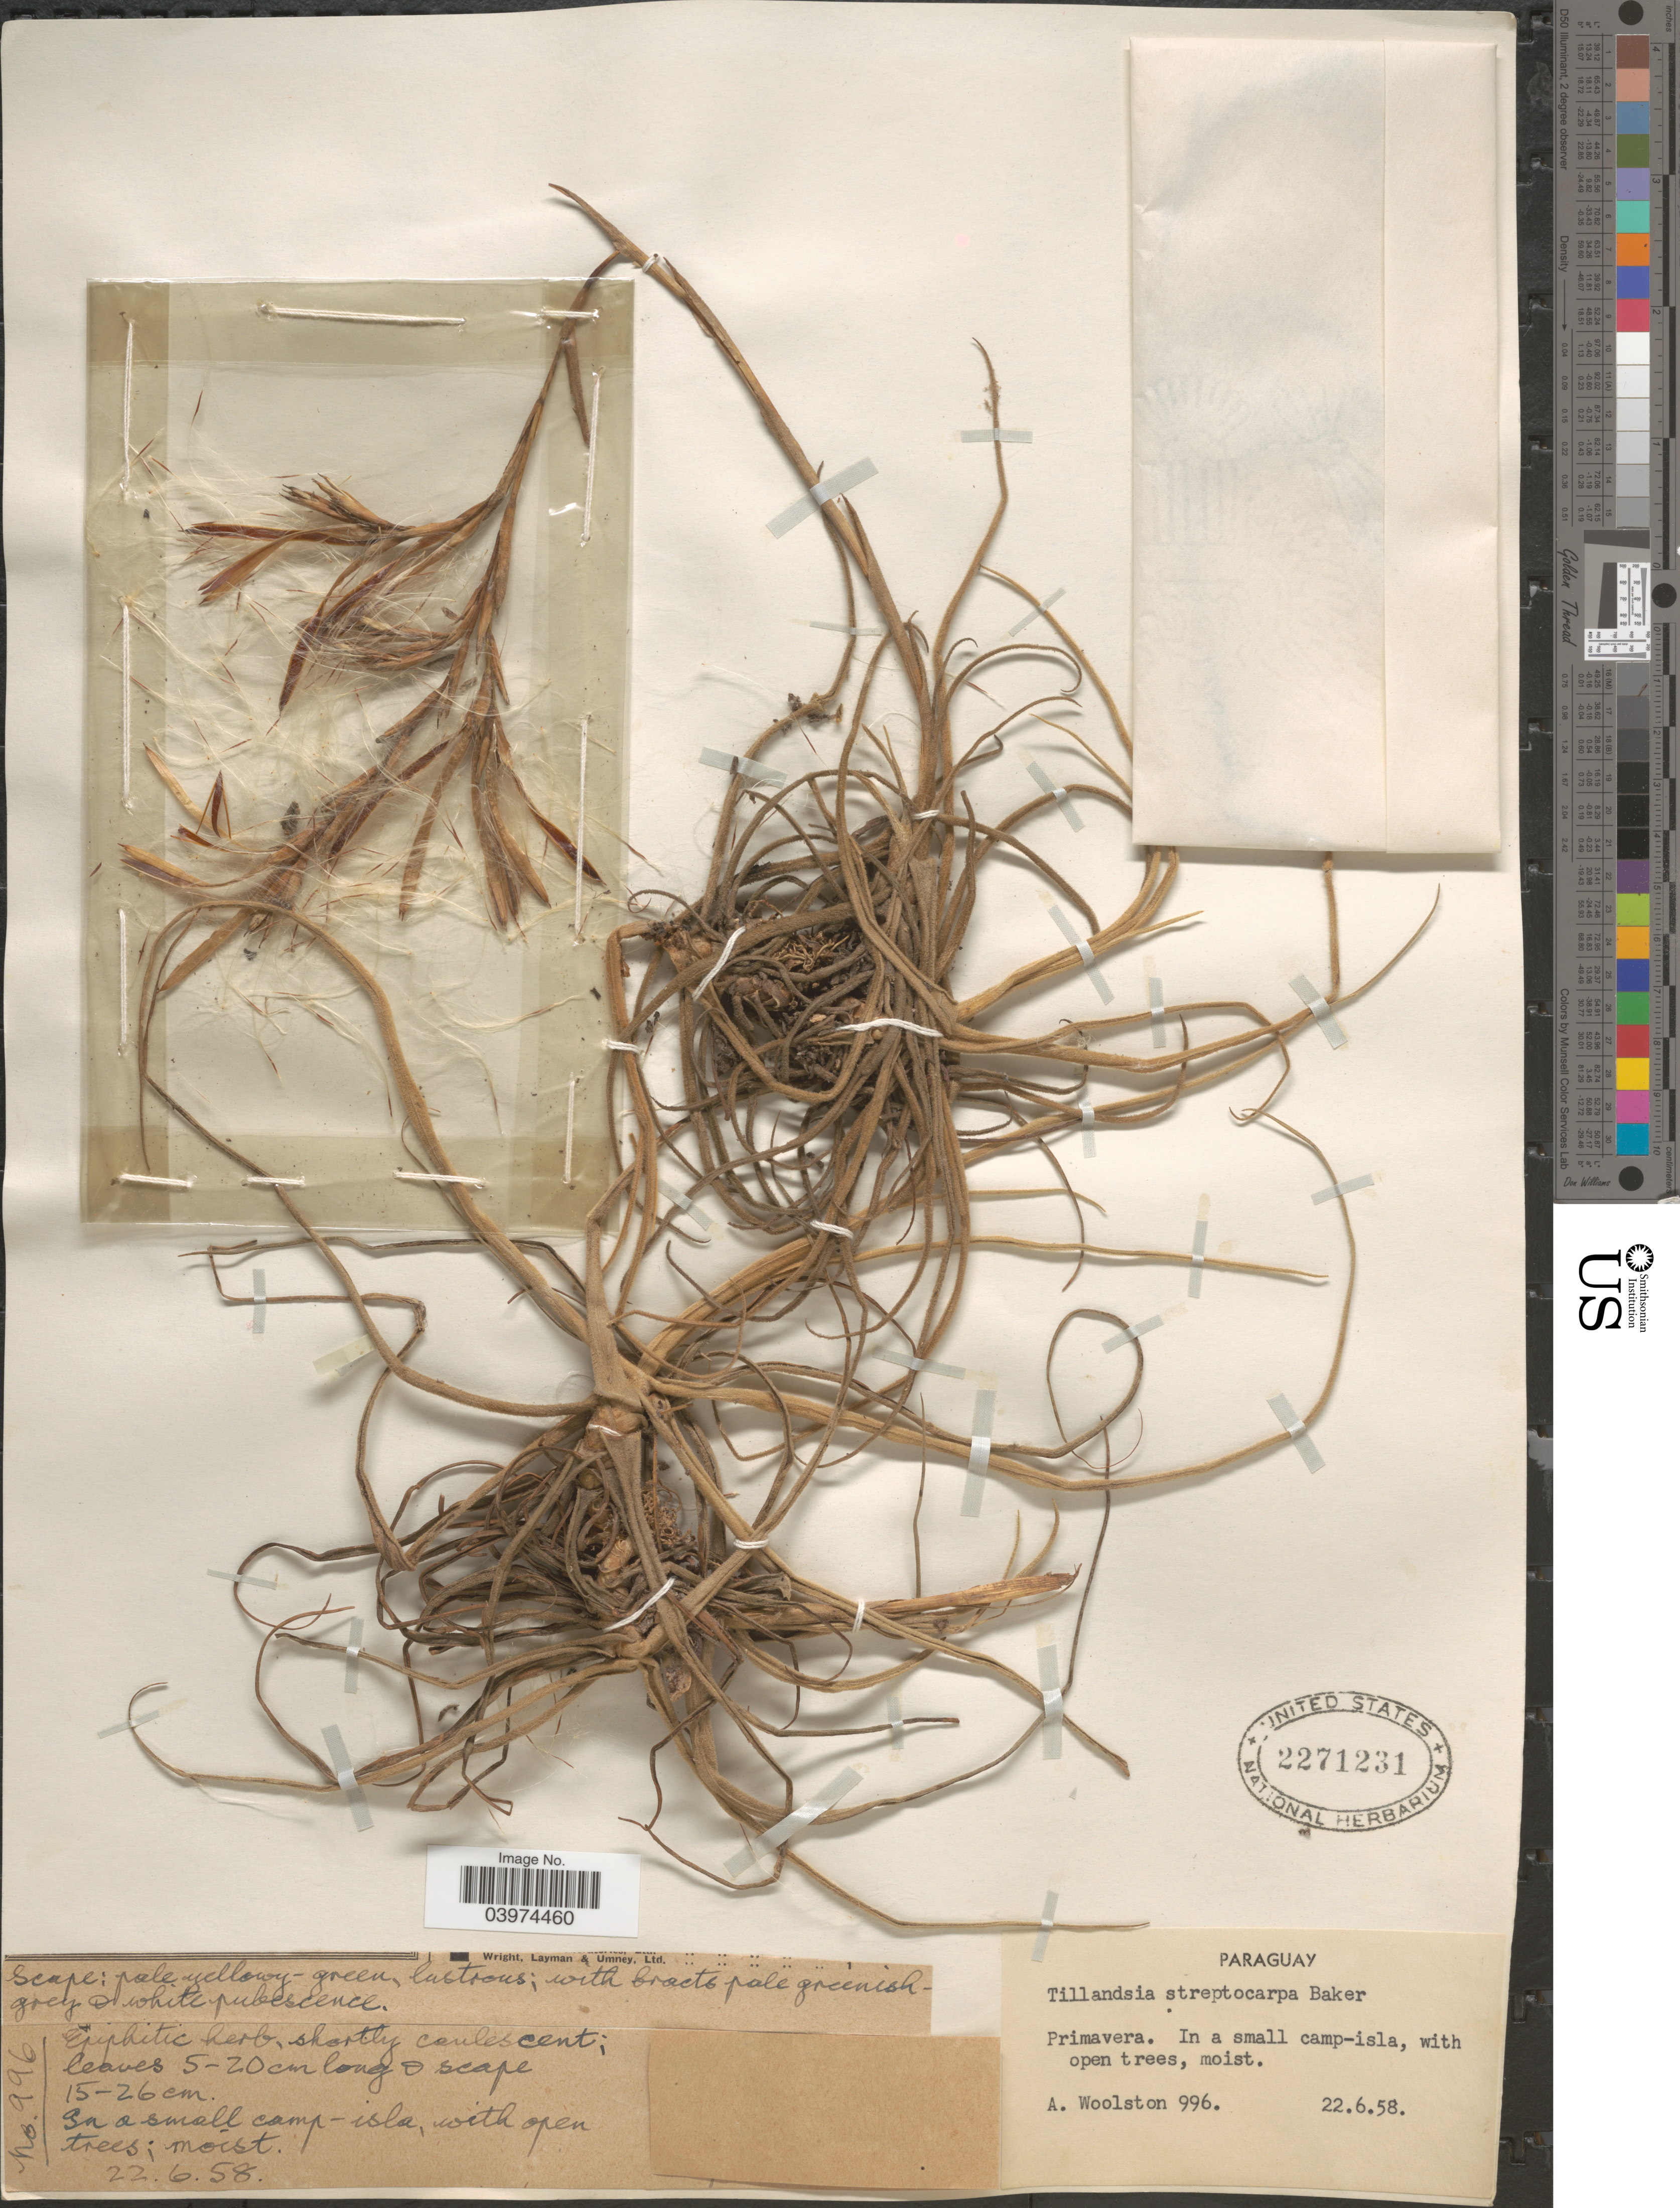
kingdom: Plantae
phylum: Tracheophyta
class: Liliopsida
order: Poales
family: Bromeliaceae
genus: Tillandsia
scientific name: Tillandsia streptocarpa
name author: Baker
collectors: A. Woolston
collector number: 996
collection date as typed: Transcribed d/m/y: 22/6/58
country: Paraguay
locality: Primavera.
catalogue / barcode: US 2271231